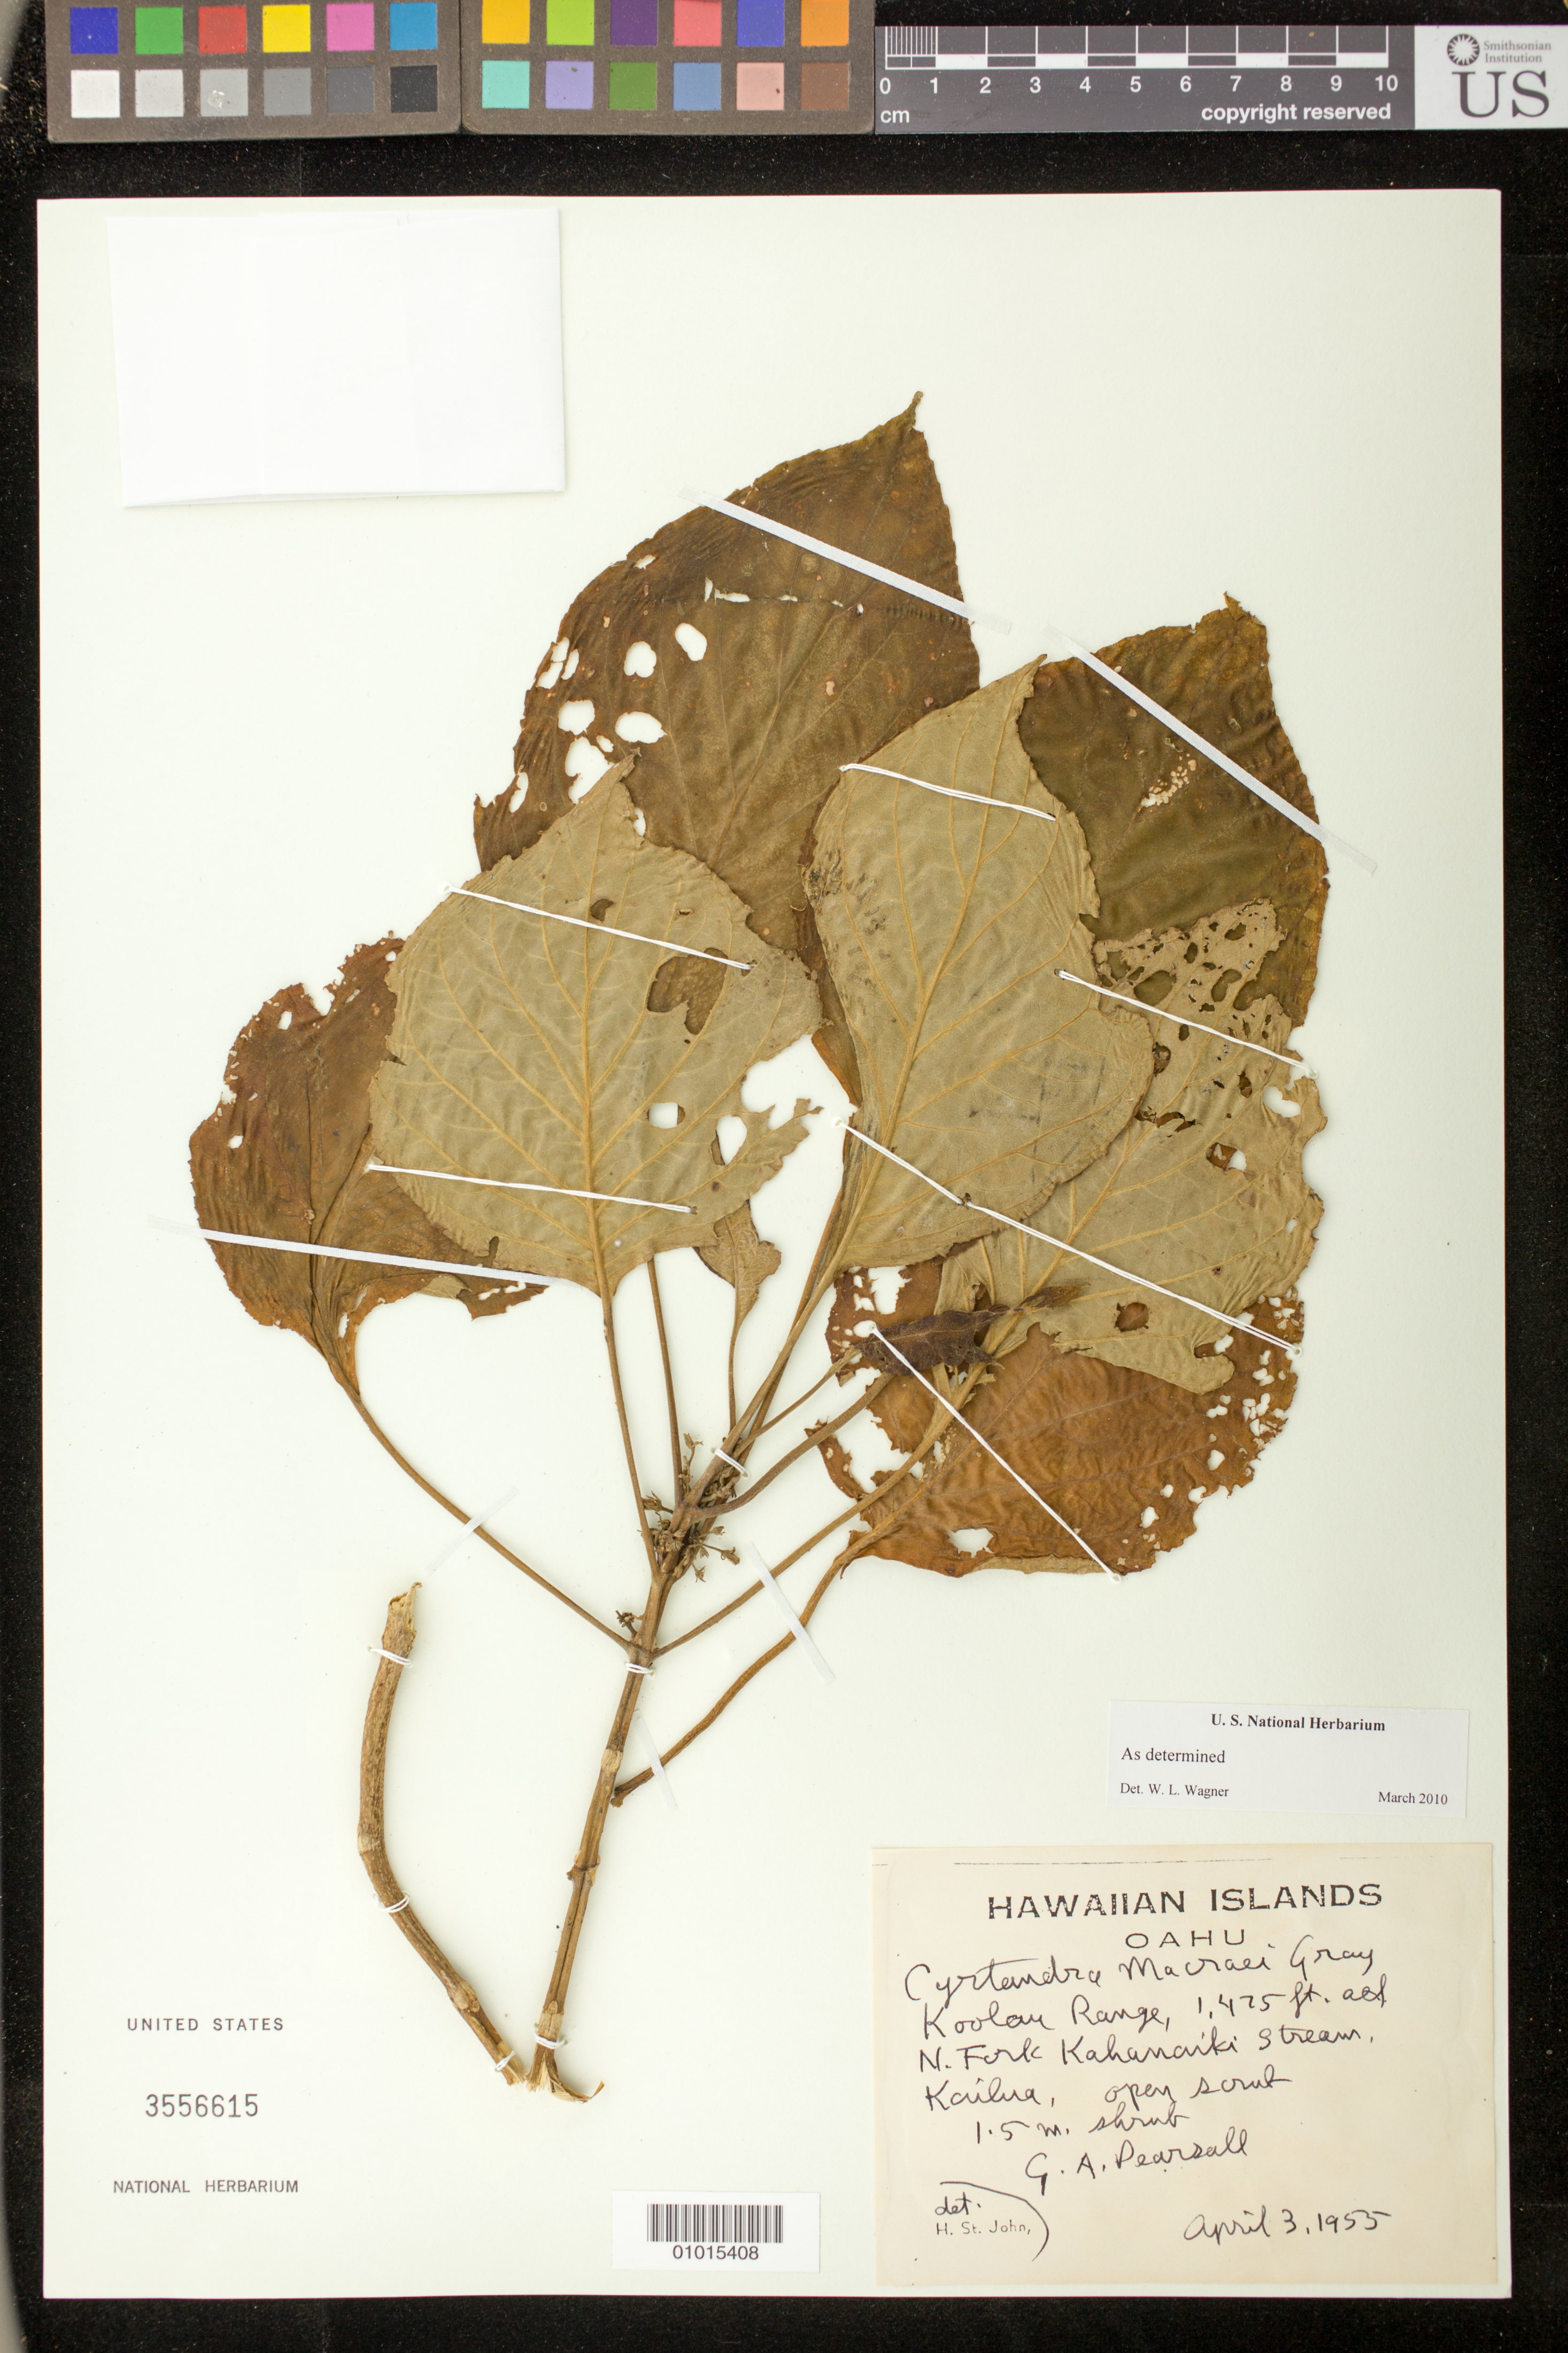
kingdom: Plantae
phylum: Tracheophyta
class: Magnoliopsida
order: Lamiales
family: Gesneriaceae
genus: Cyrtandra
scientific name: Cyrtandra macraei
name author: A. Gray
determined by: Wagner, W. L., (BOT), Smithsonian Institution - National Museum of Natural History (UNITED STATES)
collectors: G. Pearsall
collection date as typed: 3 Apr 1955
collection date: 1955-04-03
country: United States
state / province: Hawaii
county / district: Honolulu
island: Oahu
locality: Koolau Range, N. Fork Kahanaiki Stream, Kailua.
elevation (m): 449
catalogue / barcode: US 3556615